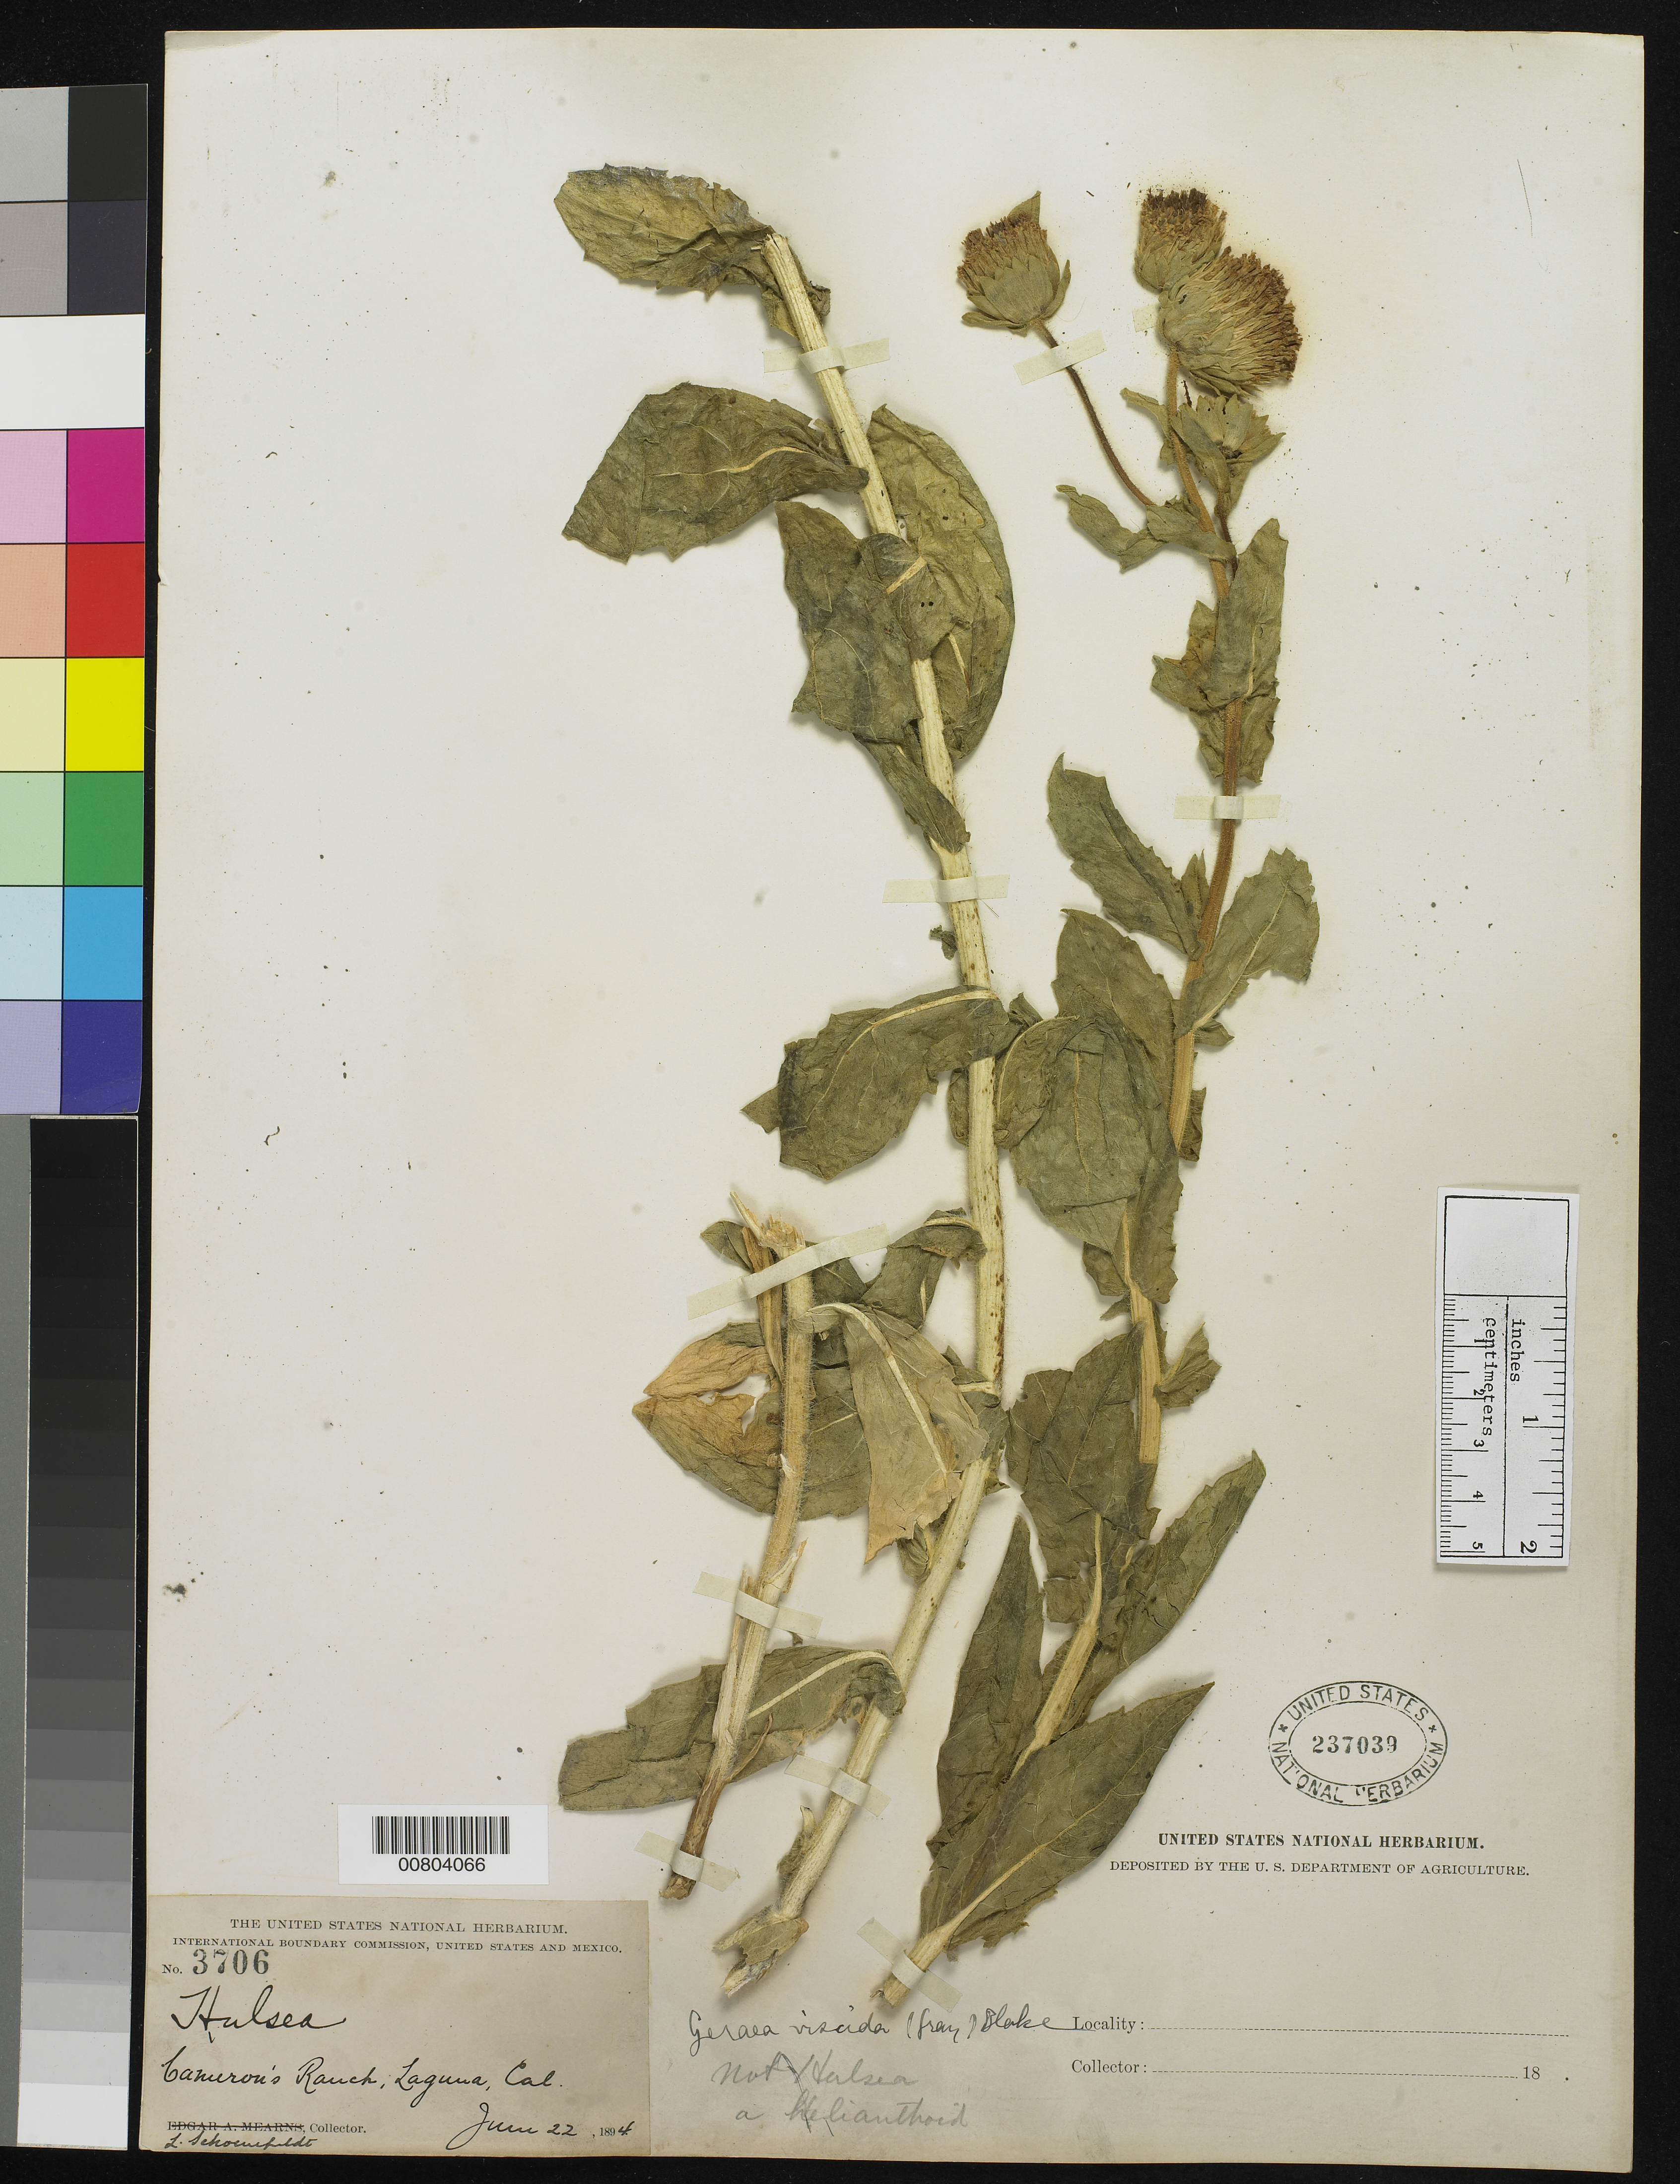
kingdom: Plantae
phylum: Tracheophyta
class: Magnoliopsida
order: Asterales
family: Asteraceae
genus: Geraea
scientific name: Geraea viscida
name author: (A. Gray) S.F. Blake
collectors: L. Schoenfeldt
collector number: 3706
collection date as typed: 22 Jun 1894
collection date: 1894-06-22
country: United States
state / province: California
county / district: Orange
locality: Cameron's Ranch, Laguna, California.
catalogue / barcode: US 237039